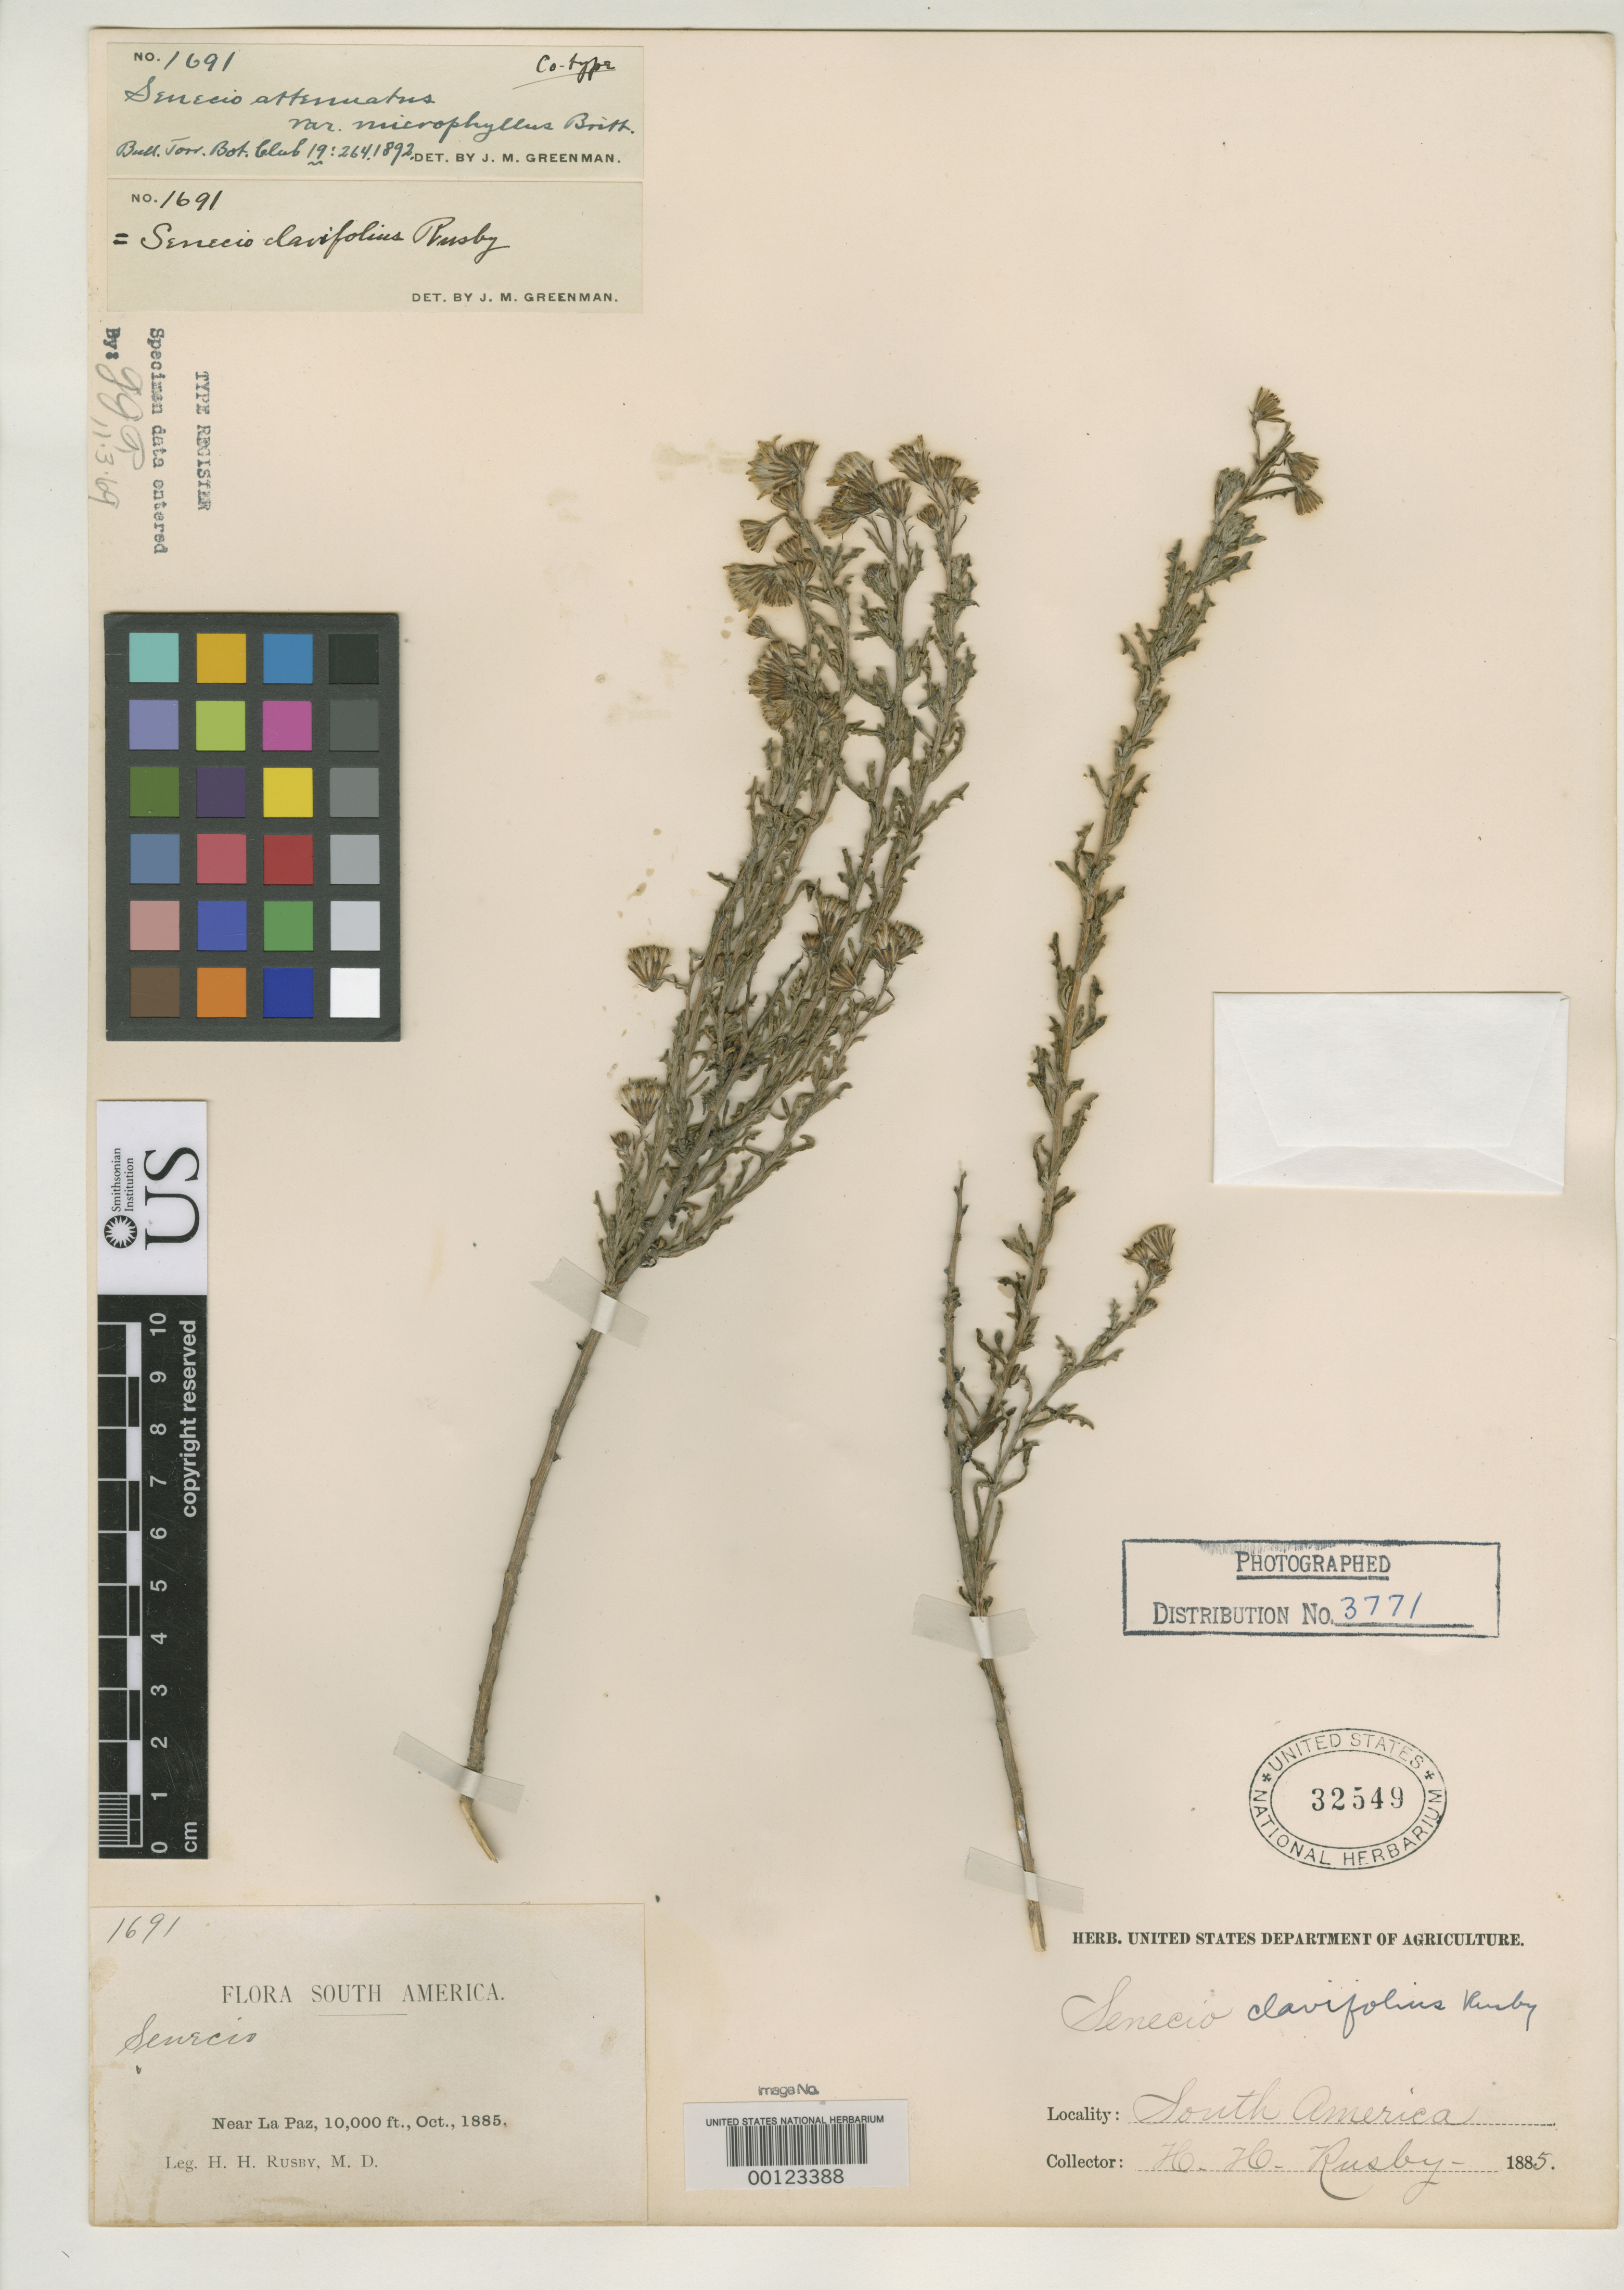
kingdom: Plantae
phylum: Tracheophyta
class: Magnoliopsida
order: Asterales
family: Asteraceae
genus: Senecio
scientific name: Senecio attenuatus var. microphyllus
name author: Britton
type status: Isotype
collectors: H. H. Rusby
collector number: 1691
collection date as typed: Oct 1885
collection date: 1885-10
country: Bolivia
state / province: La Paz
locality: Near La Paz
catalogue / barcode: US 32549